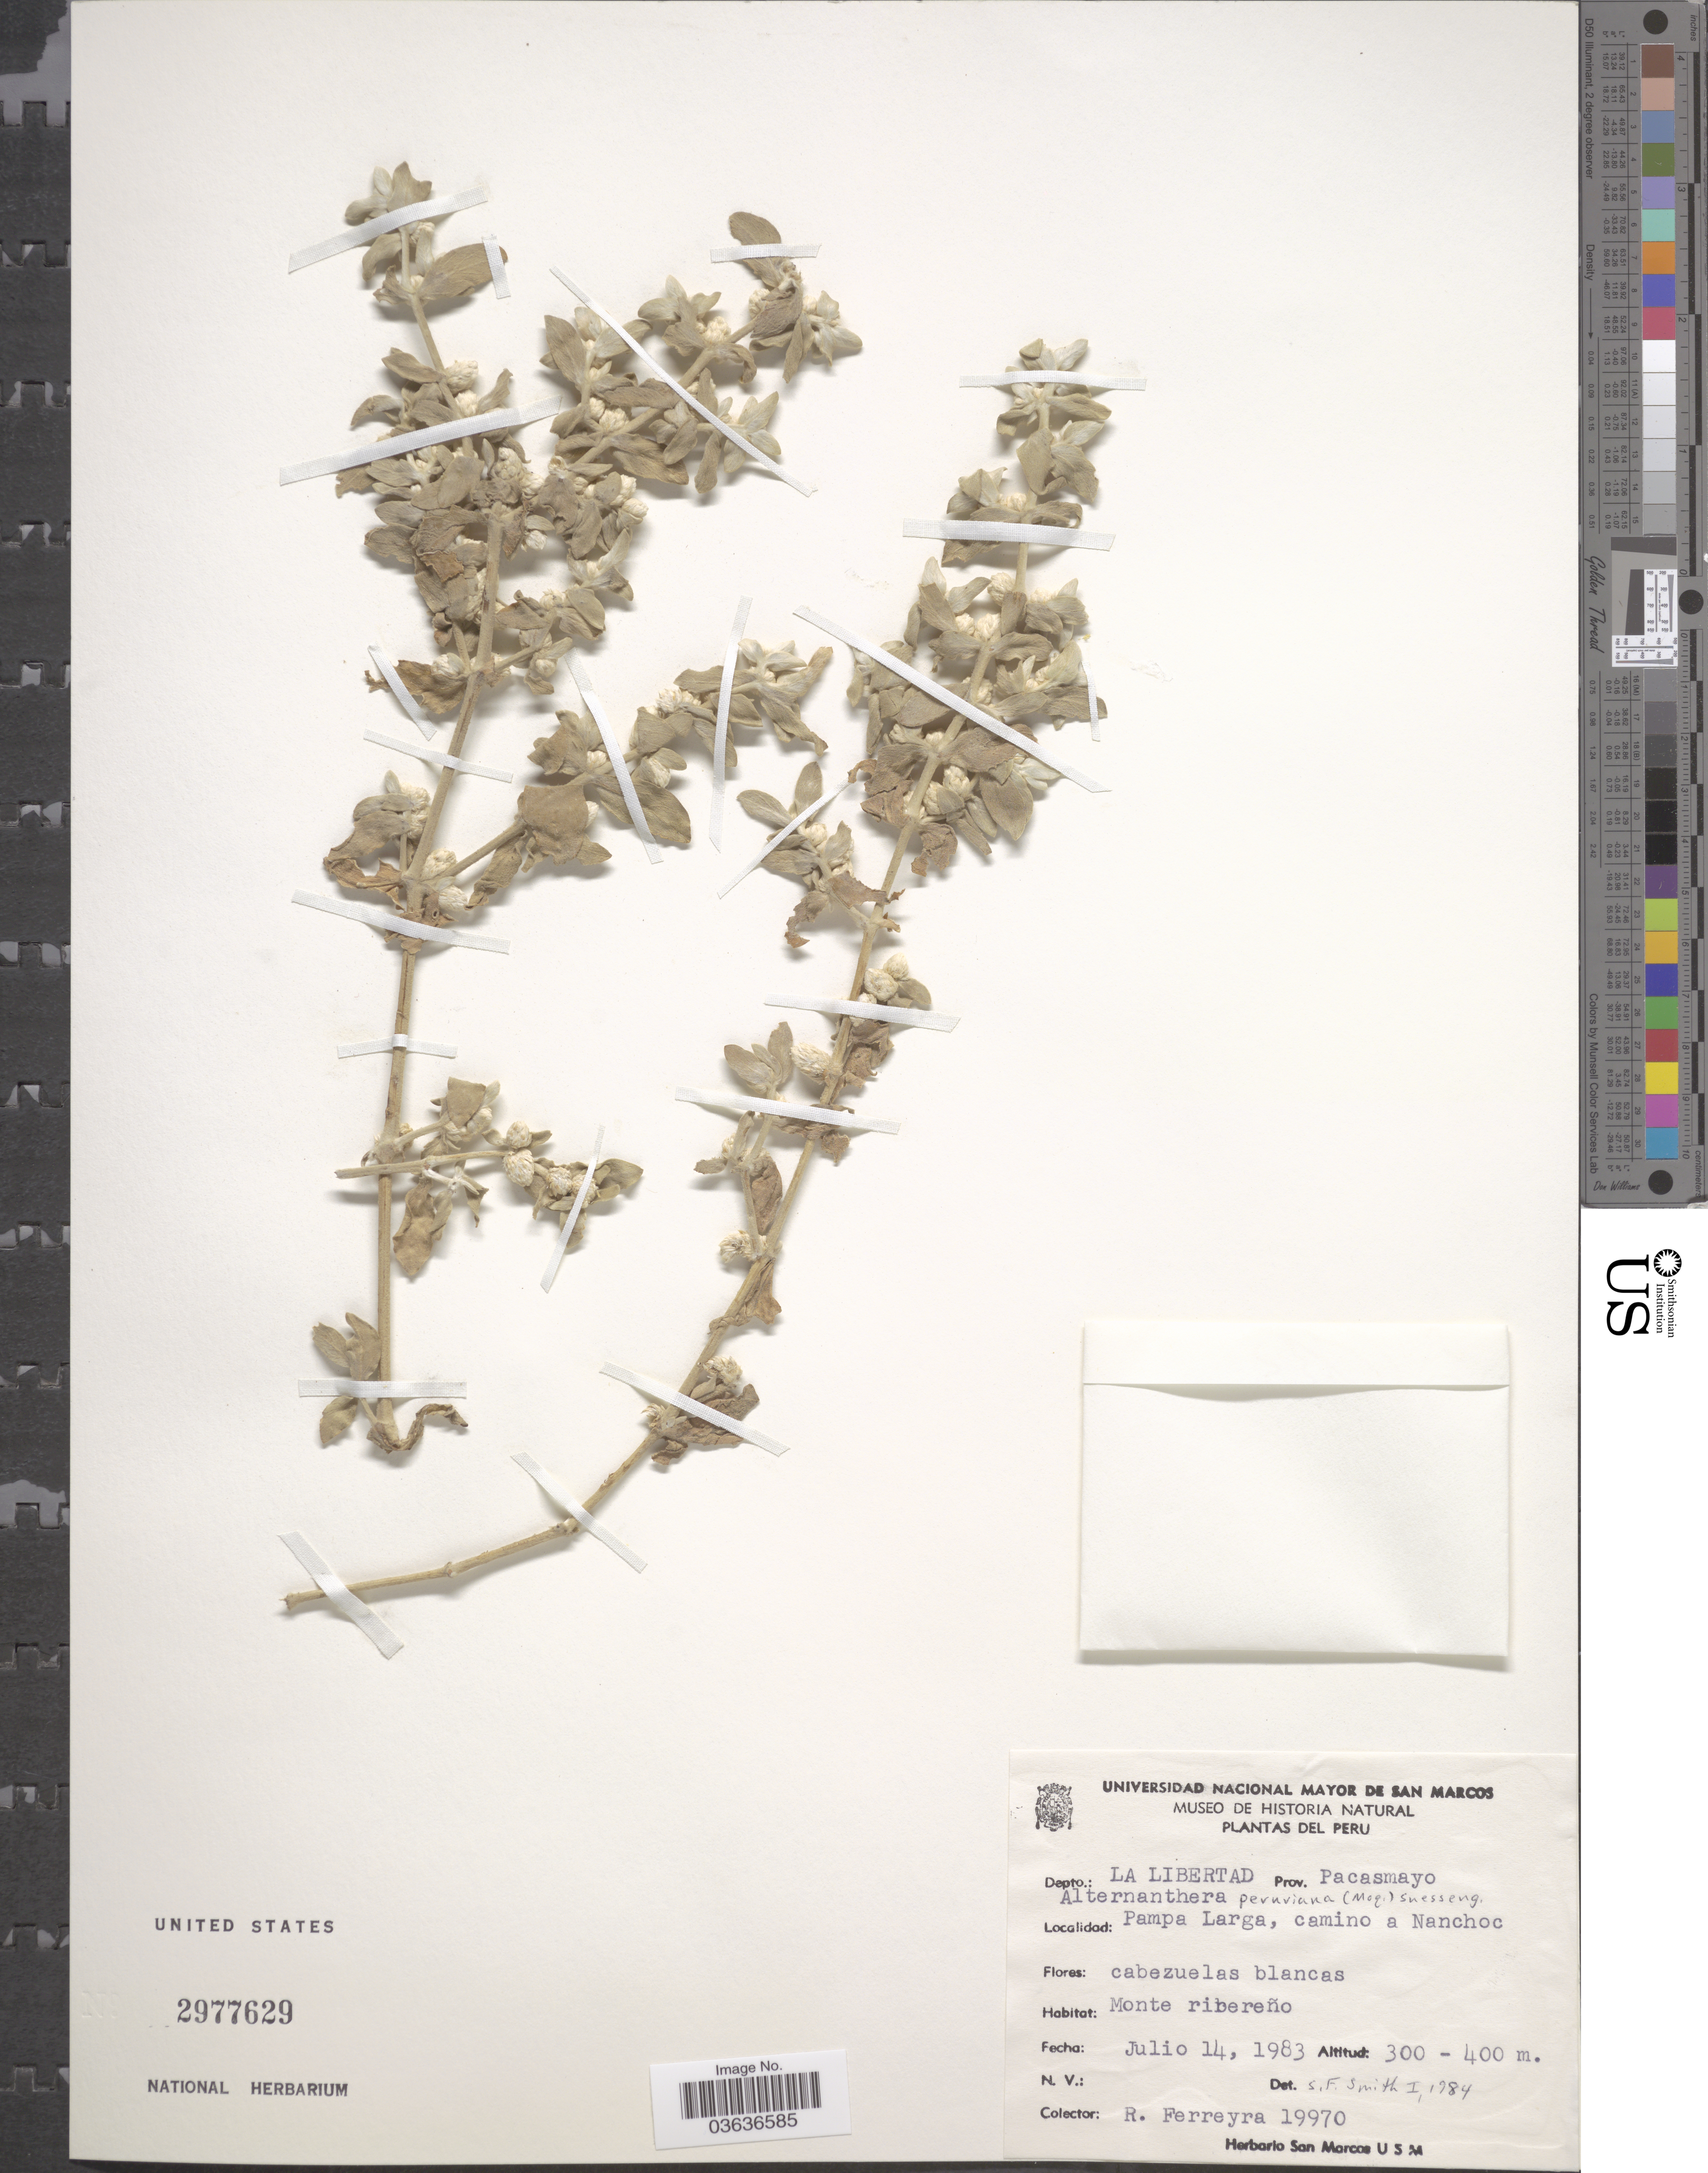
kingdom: Plantae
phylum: Tracheophyta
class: Magnoliopsida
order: Caryophyllales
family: Amaranthaceae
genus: Alternanthera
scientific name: Alternanthera peruviana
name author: (Moq.) Suess.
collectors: R. A. Ferreyra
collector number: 19970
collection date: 1983-07-14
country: Peru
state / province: La Libertad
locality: Depto.: La Libertad. Prov. Pacasmayo. Pampa Larga, camino a Nanchoc.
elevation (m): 300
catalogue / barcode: US 2977629